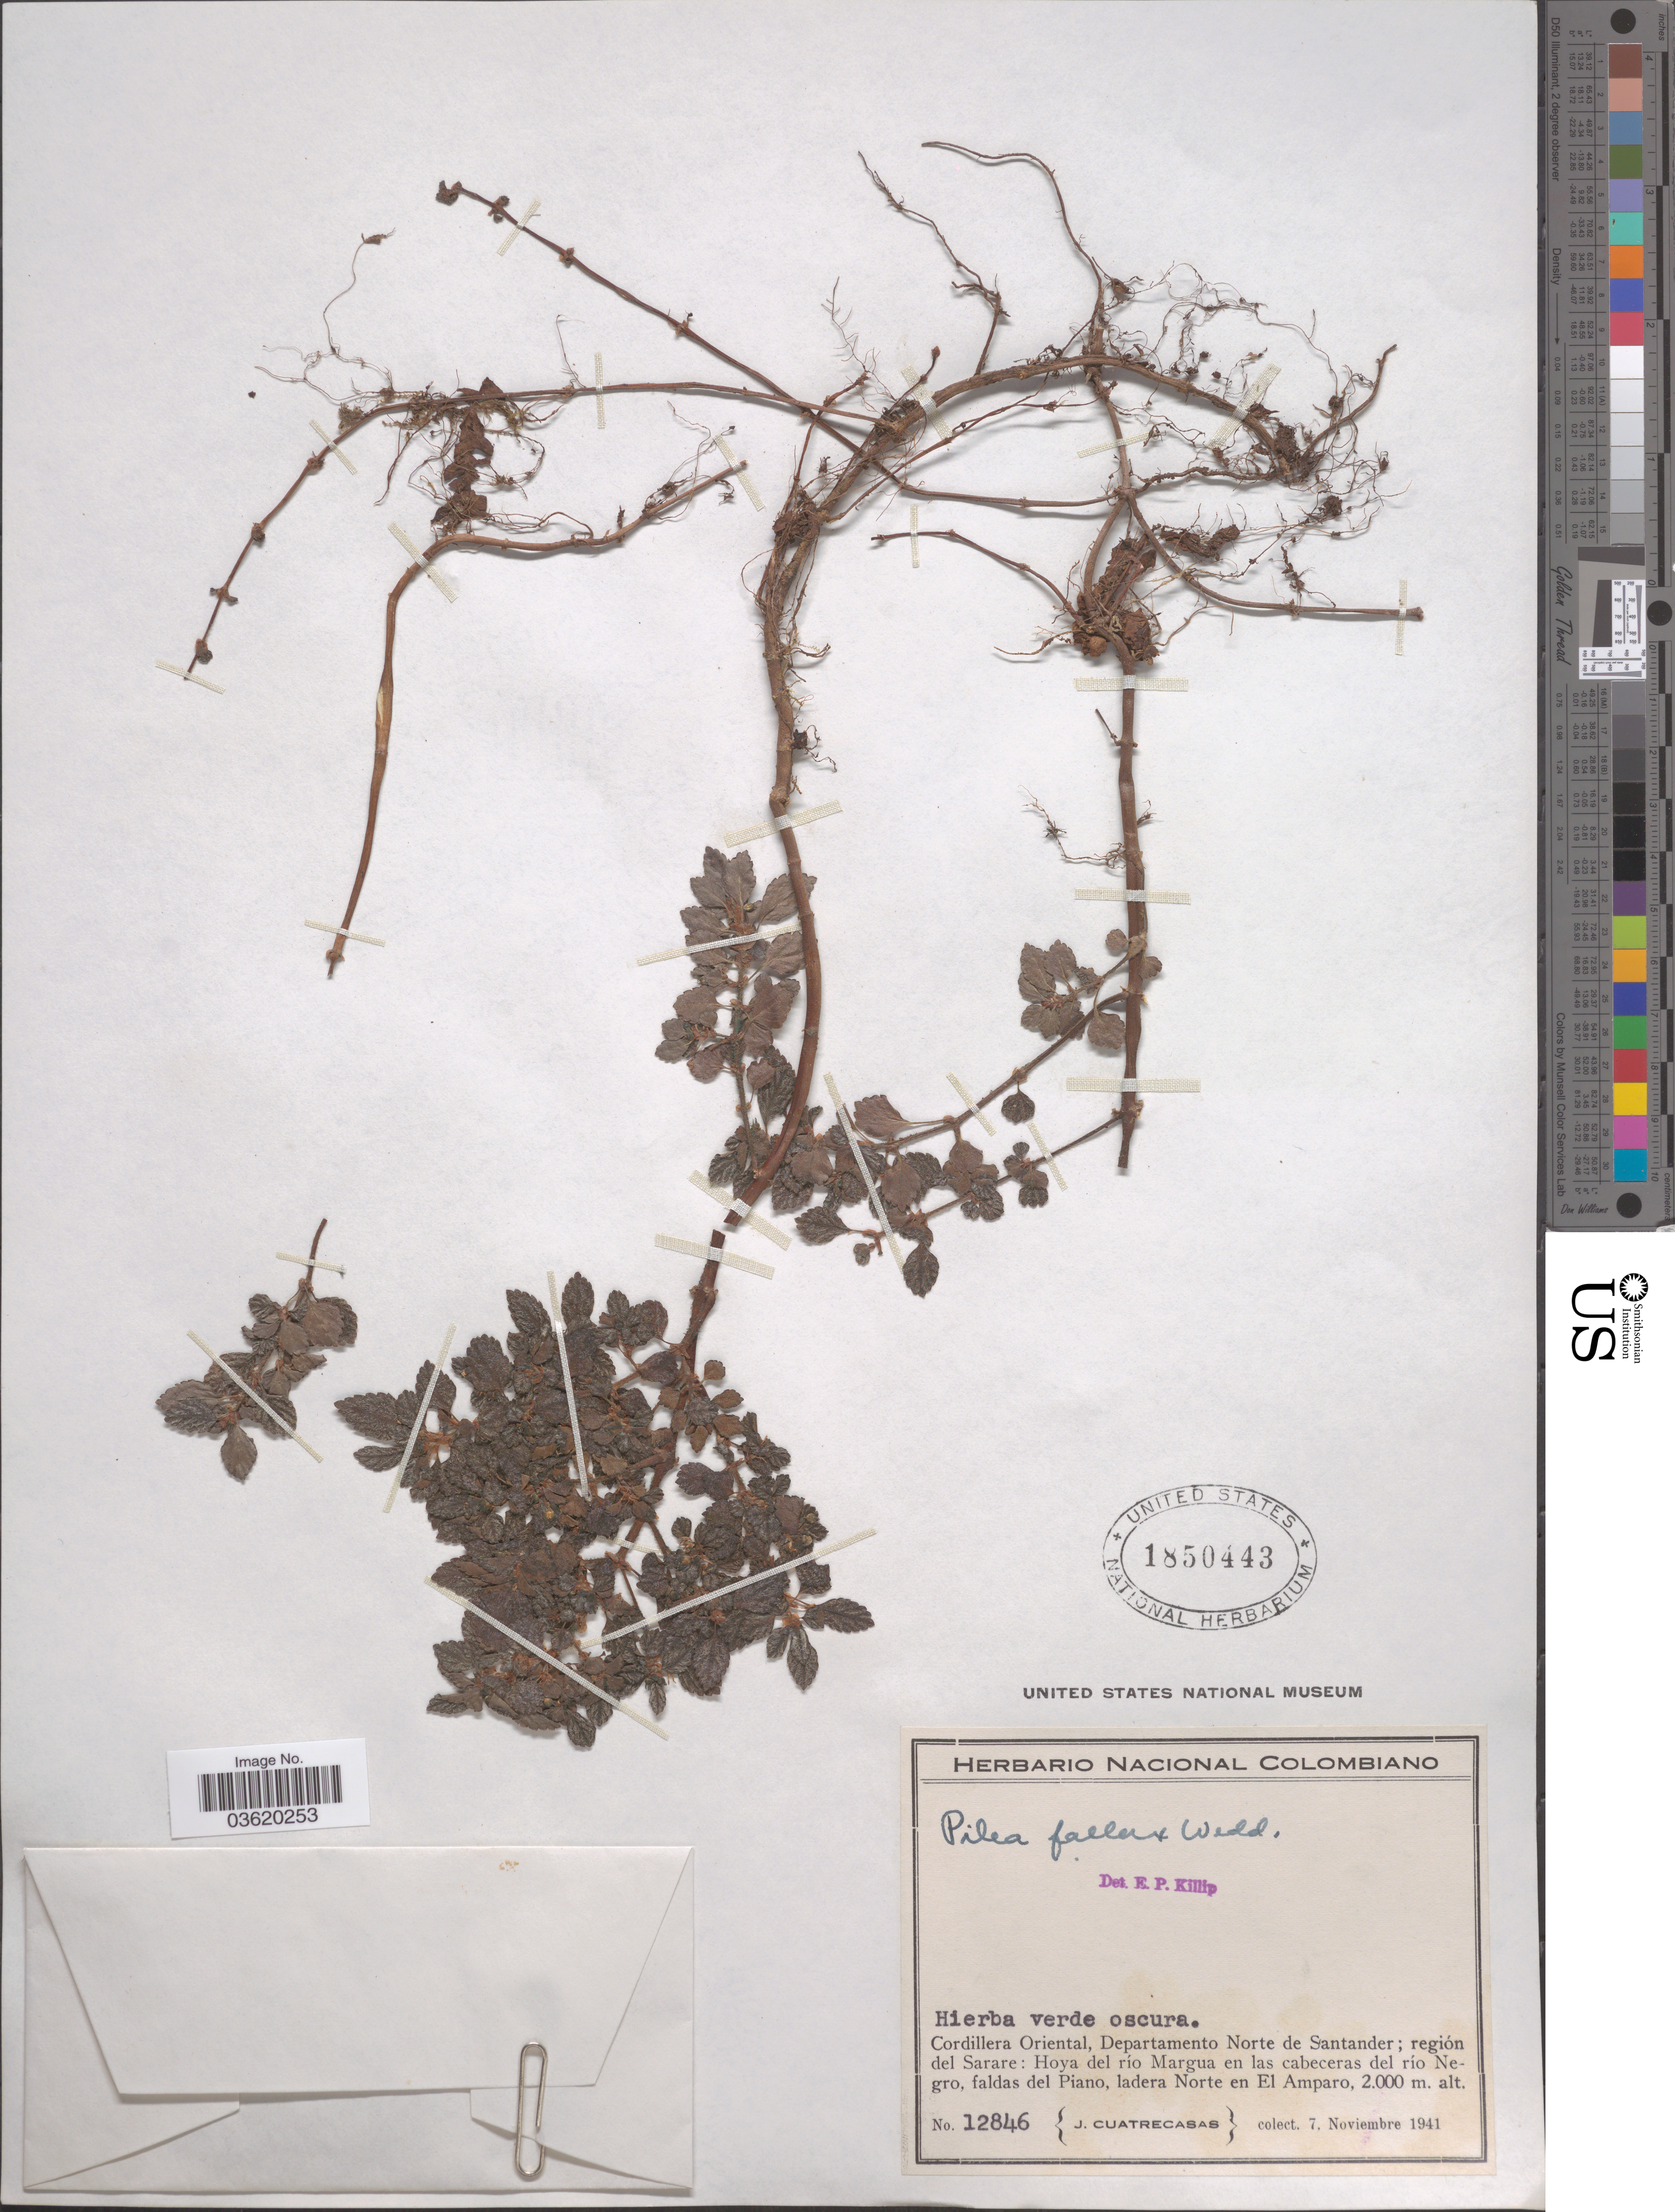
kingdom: Plantae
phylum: Tracheophyta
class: Magnoliopsida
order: Rosales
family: Urticaceae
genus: Pilea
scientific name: Pilea fallax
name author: Wedd.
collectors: J. Cuatrecasas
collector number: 12846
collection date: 1941-11-07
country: Colombia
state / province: Norte de Santander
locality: Cordillera Oriental, Departamento Norte de Santander; región del Sarare: Hoya del río Margua en las cabeceras del río Negro, faldas del Piano, ladera Norte en El Amparo.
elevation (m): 2000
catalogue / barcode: US 1850443